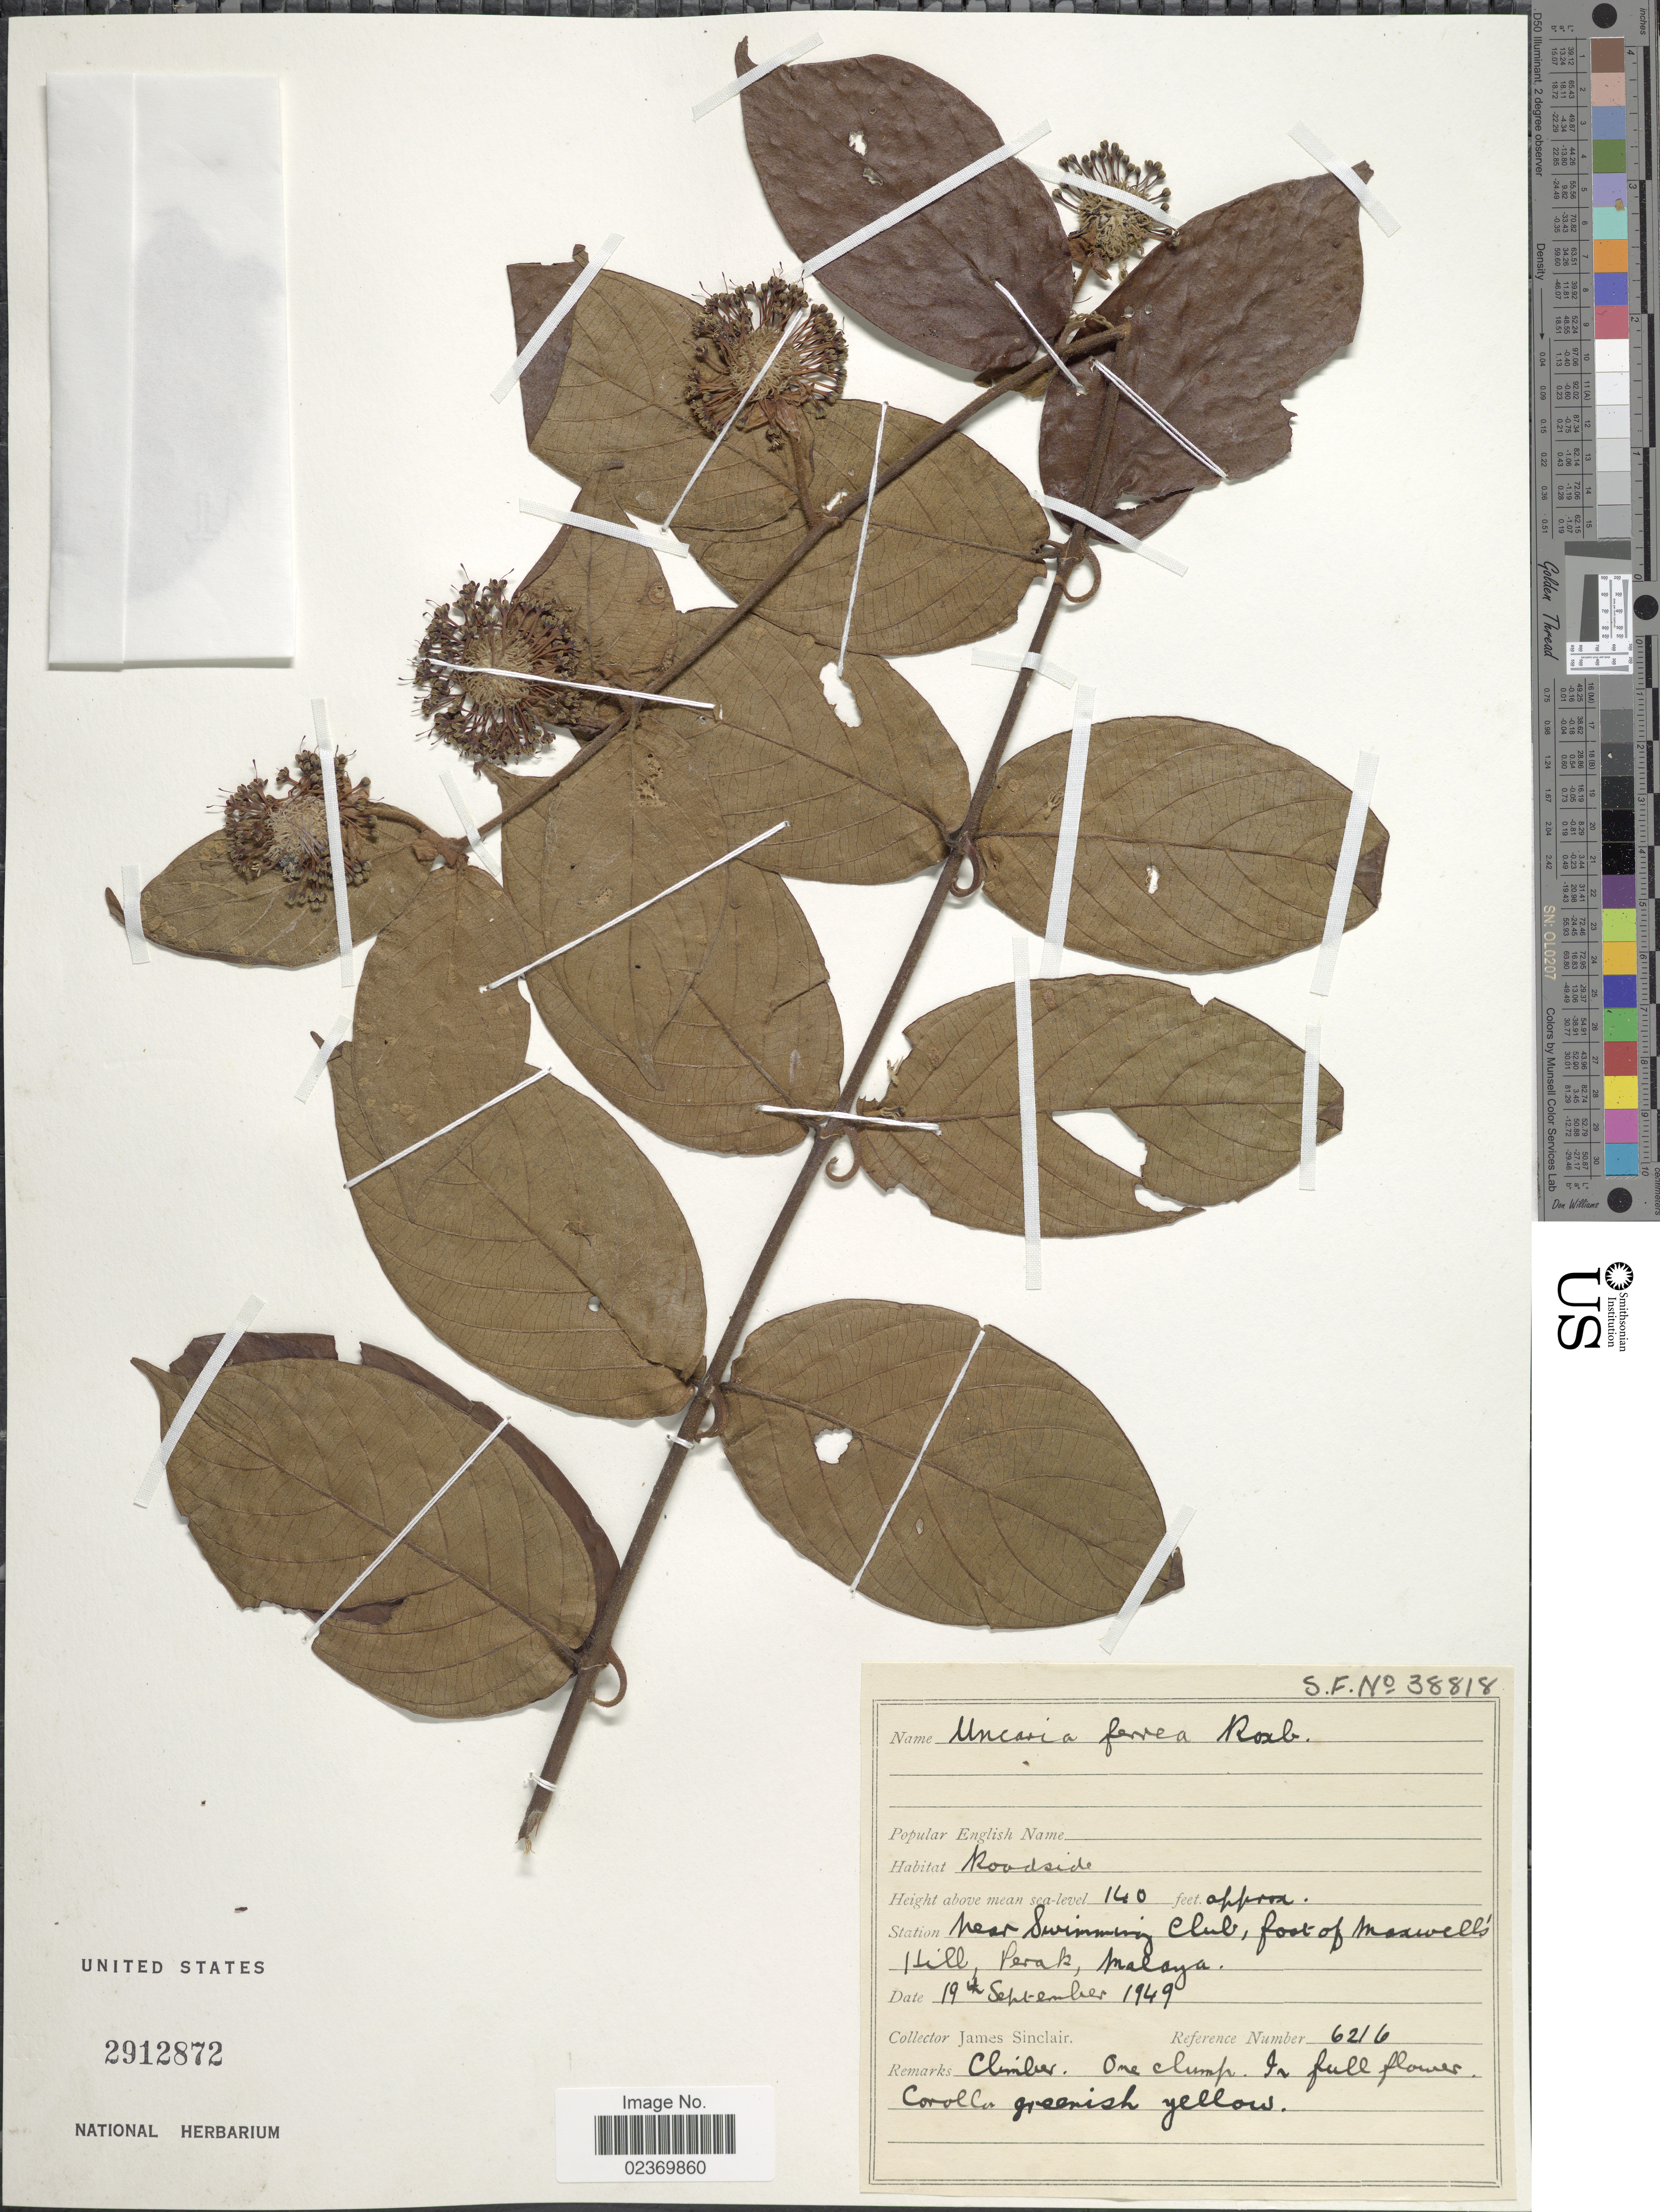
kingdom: Plantae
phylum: Tracheophyta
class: Magnoliopsida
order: Gentianales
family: Rubiaceae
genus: Uncaria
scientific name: Uncaria ferrea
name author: (Blume) DC.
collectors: J. Sinclair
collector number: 6216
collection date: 1949-09-19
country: Malaysia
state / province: Perak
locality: Near Swimming Club, foot of Maxwell's Hill, Perak, Malaya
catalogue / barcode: US 2912872